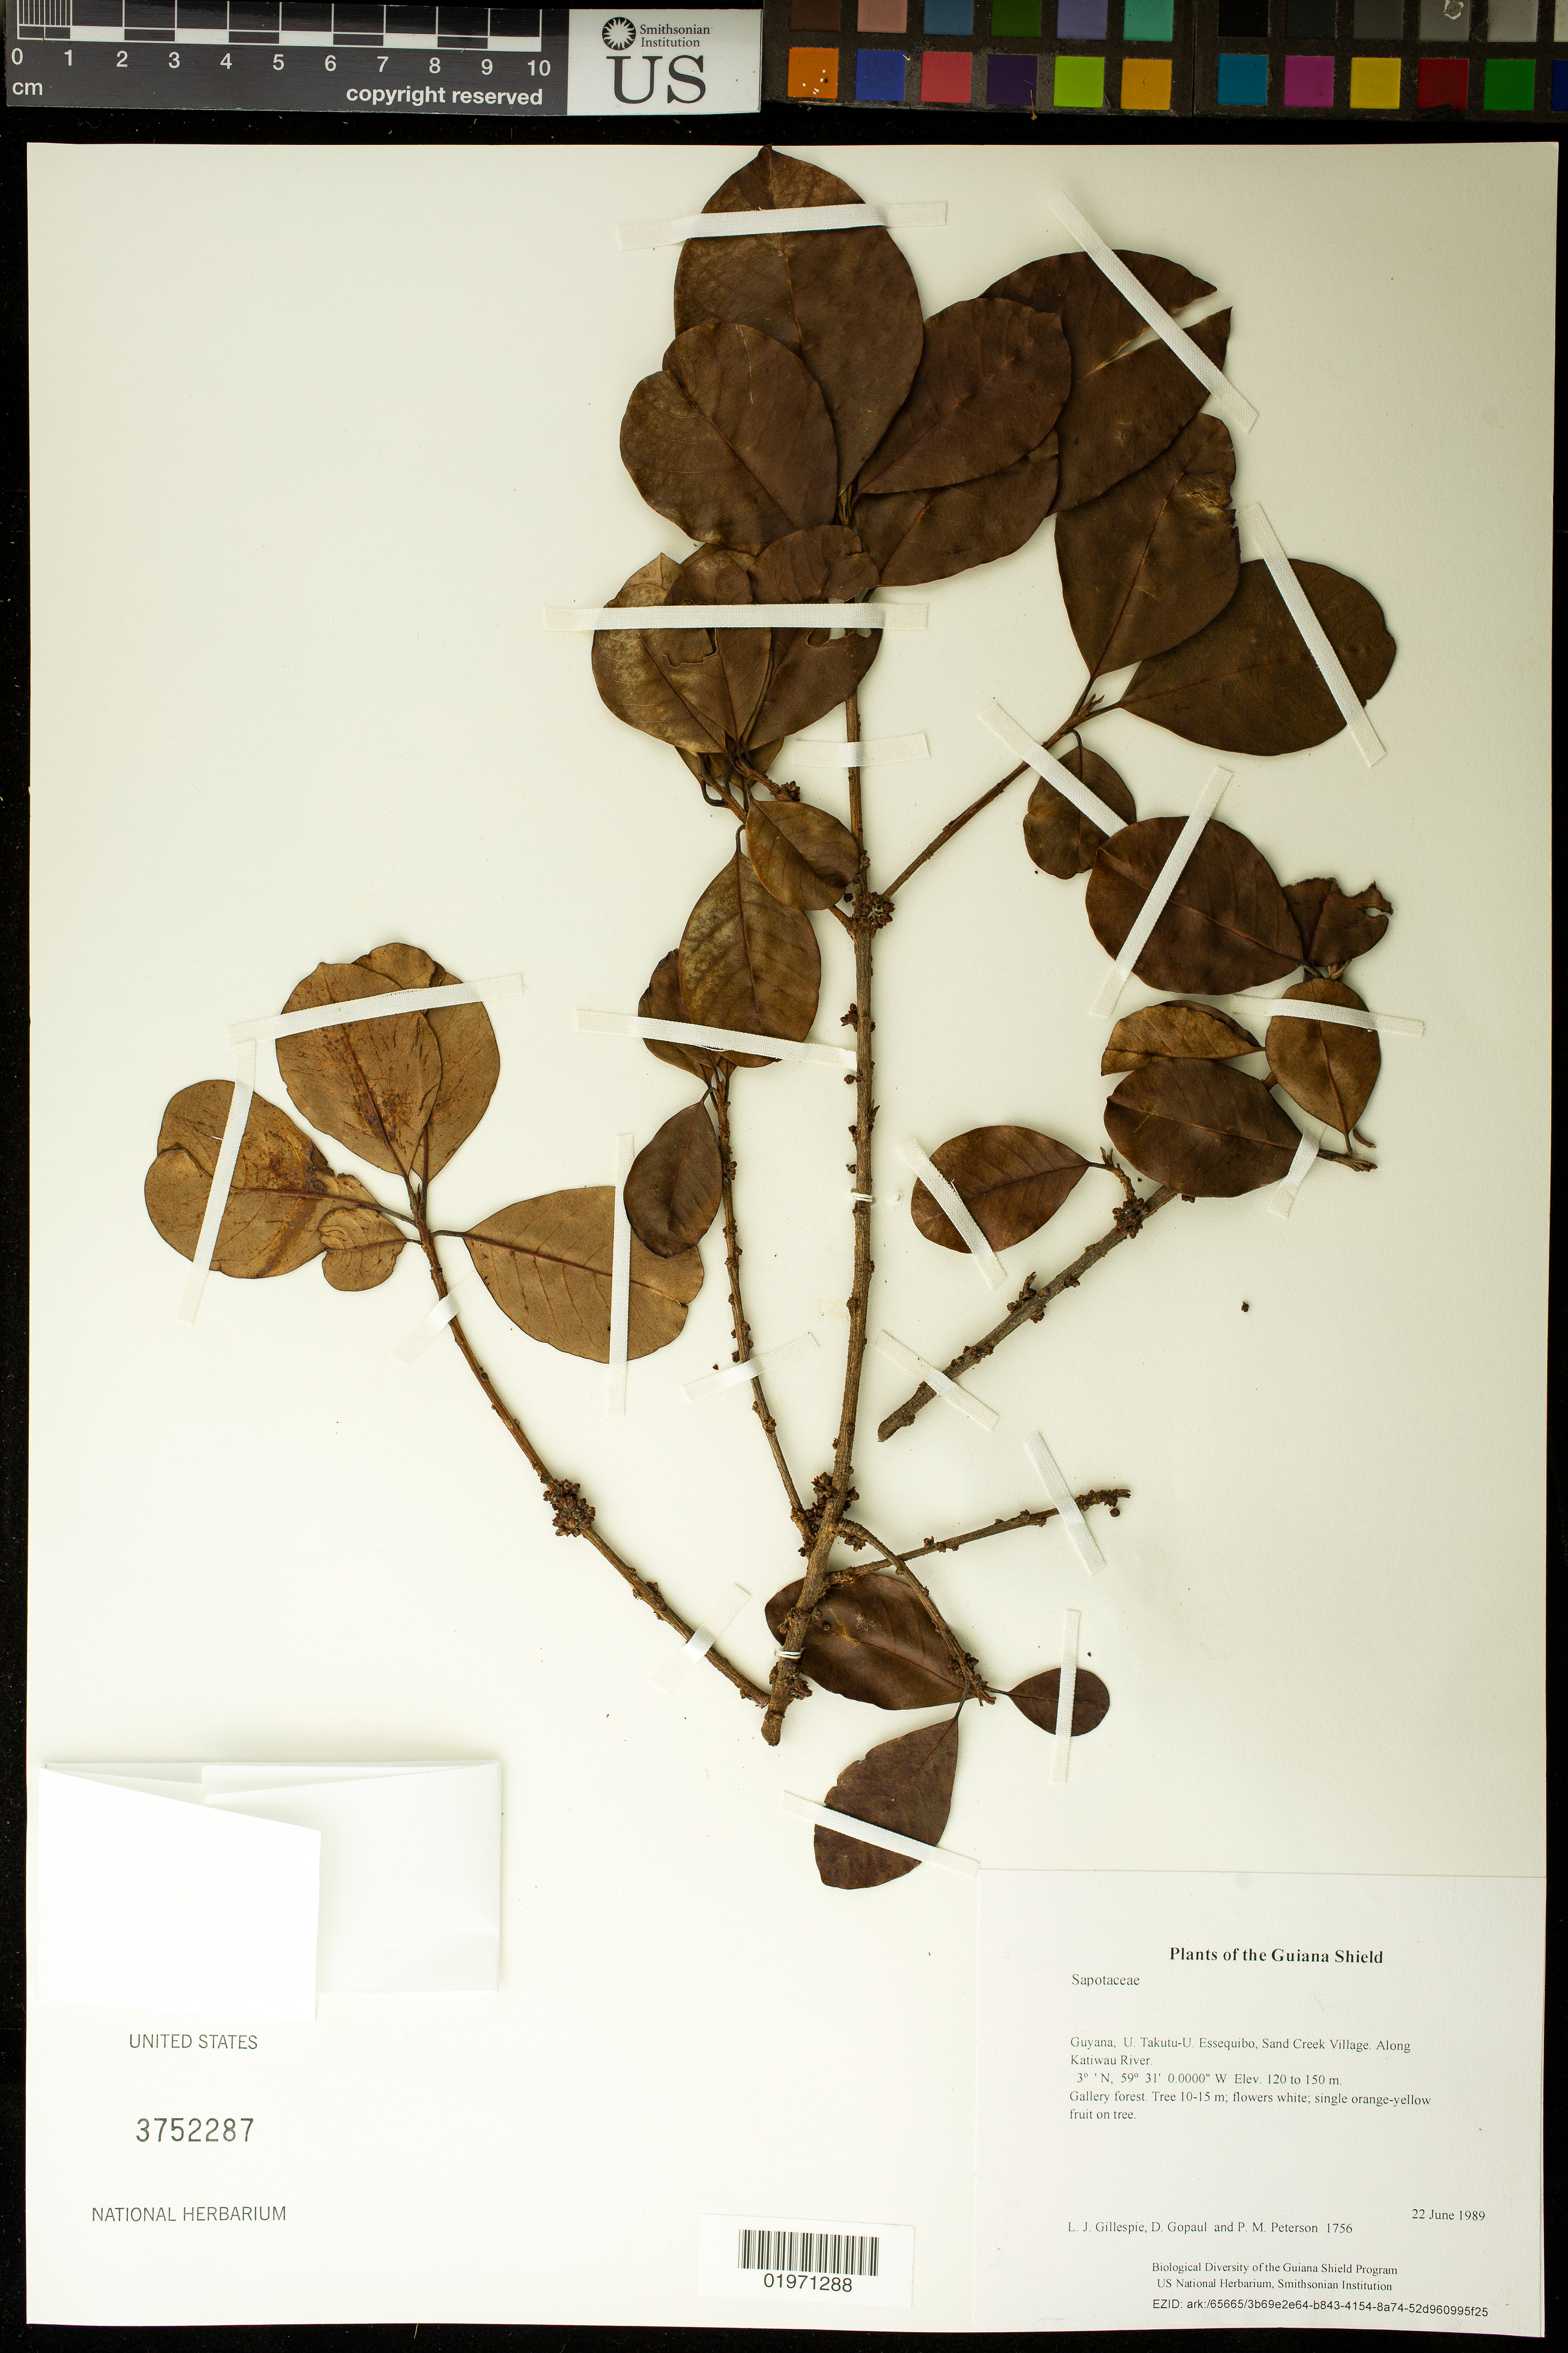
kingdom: Plantae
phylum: Tracheophyta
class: Magnoliopsida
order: Ericales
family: Sapotaceae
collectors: L. J. Gillespie, D. Gopaul & P. M. Peterson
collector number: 1756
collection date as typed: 22 June 1989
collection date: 1989-06-22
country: Guyana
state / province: U. Takutu-U. Essequibo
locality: Sand Creek Village. Along Katiwau River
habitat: Gallery forest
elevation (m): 120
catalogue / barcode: US 3752287